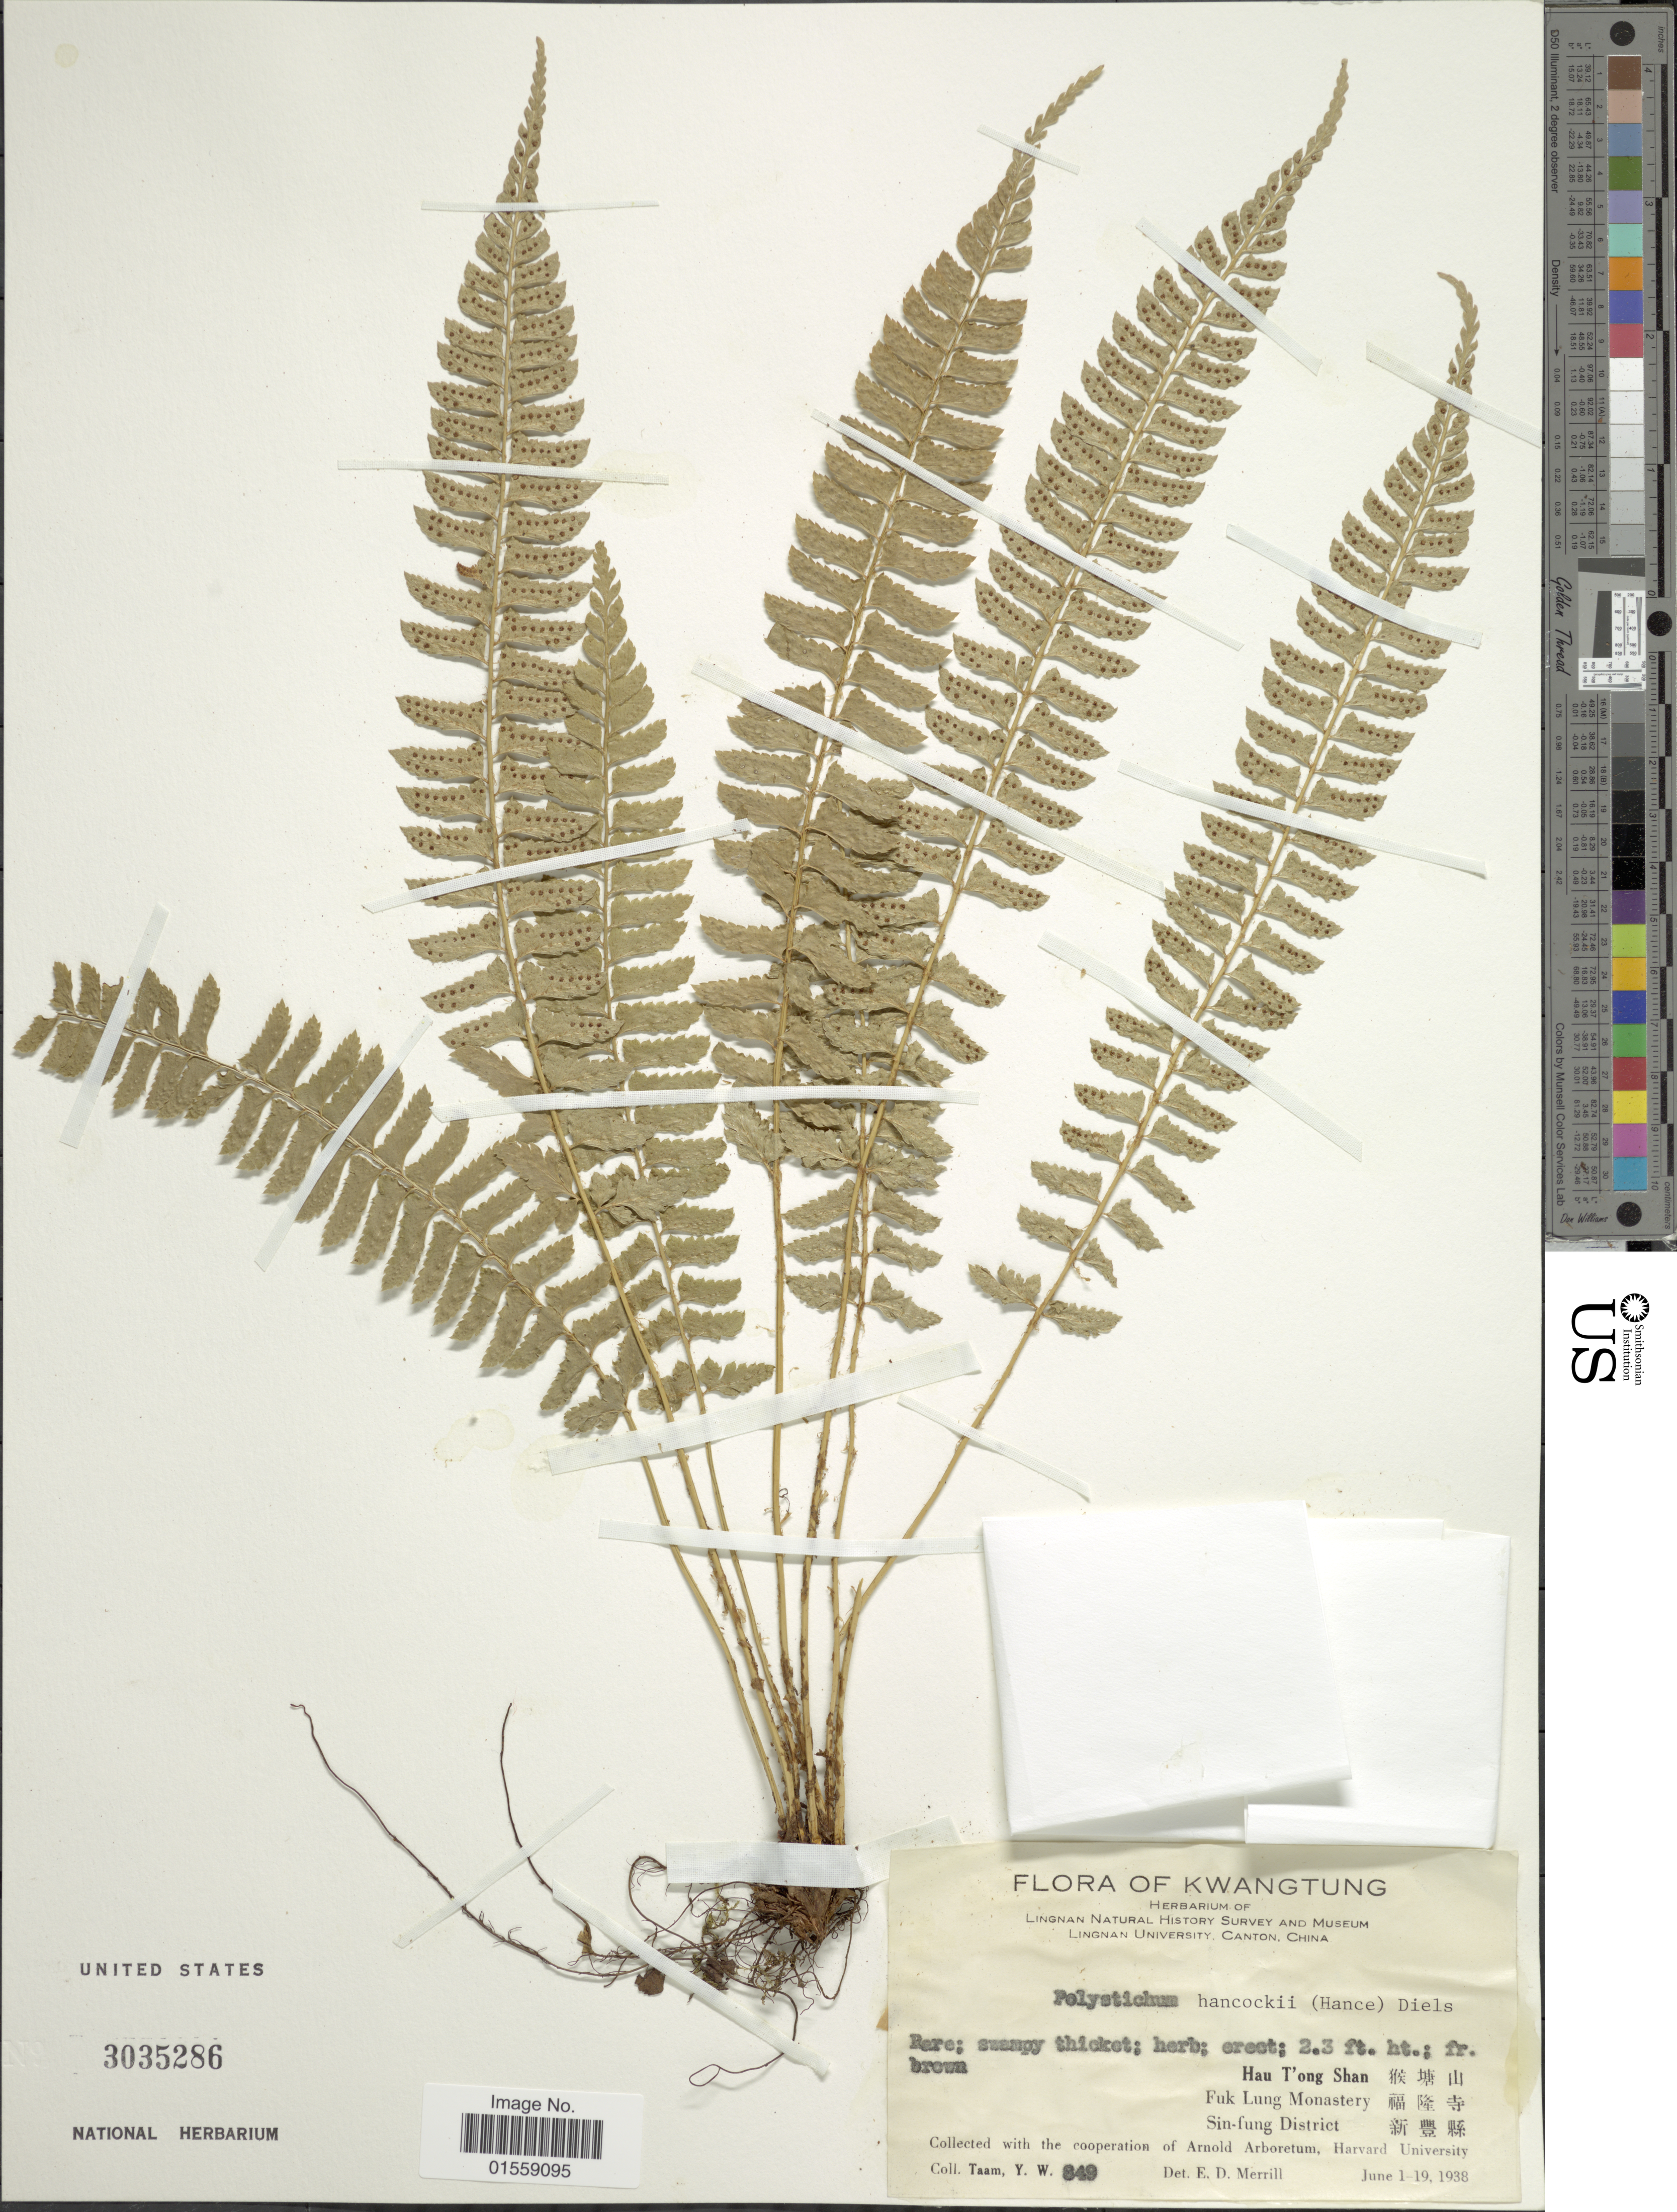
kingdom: Plantae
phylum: Tracheophyta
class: Polypodiopsida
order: Polypodiales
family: Dryopteridaceae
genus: Polystichum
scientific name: Polystichum hancockii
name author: (Hance) Diels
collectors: Y. W. Taam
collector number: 849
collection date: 1938-06-01/1938-06-19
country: China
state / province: Guangdong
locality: Kwangtung, Hau T'ong Shan, Fuk Lung Monastery, Sin-fung District.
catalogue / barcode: US 3035286